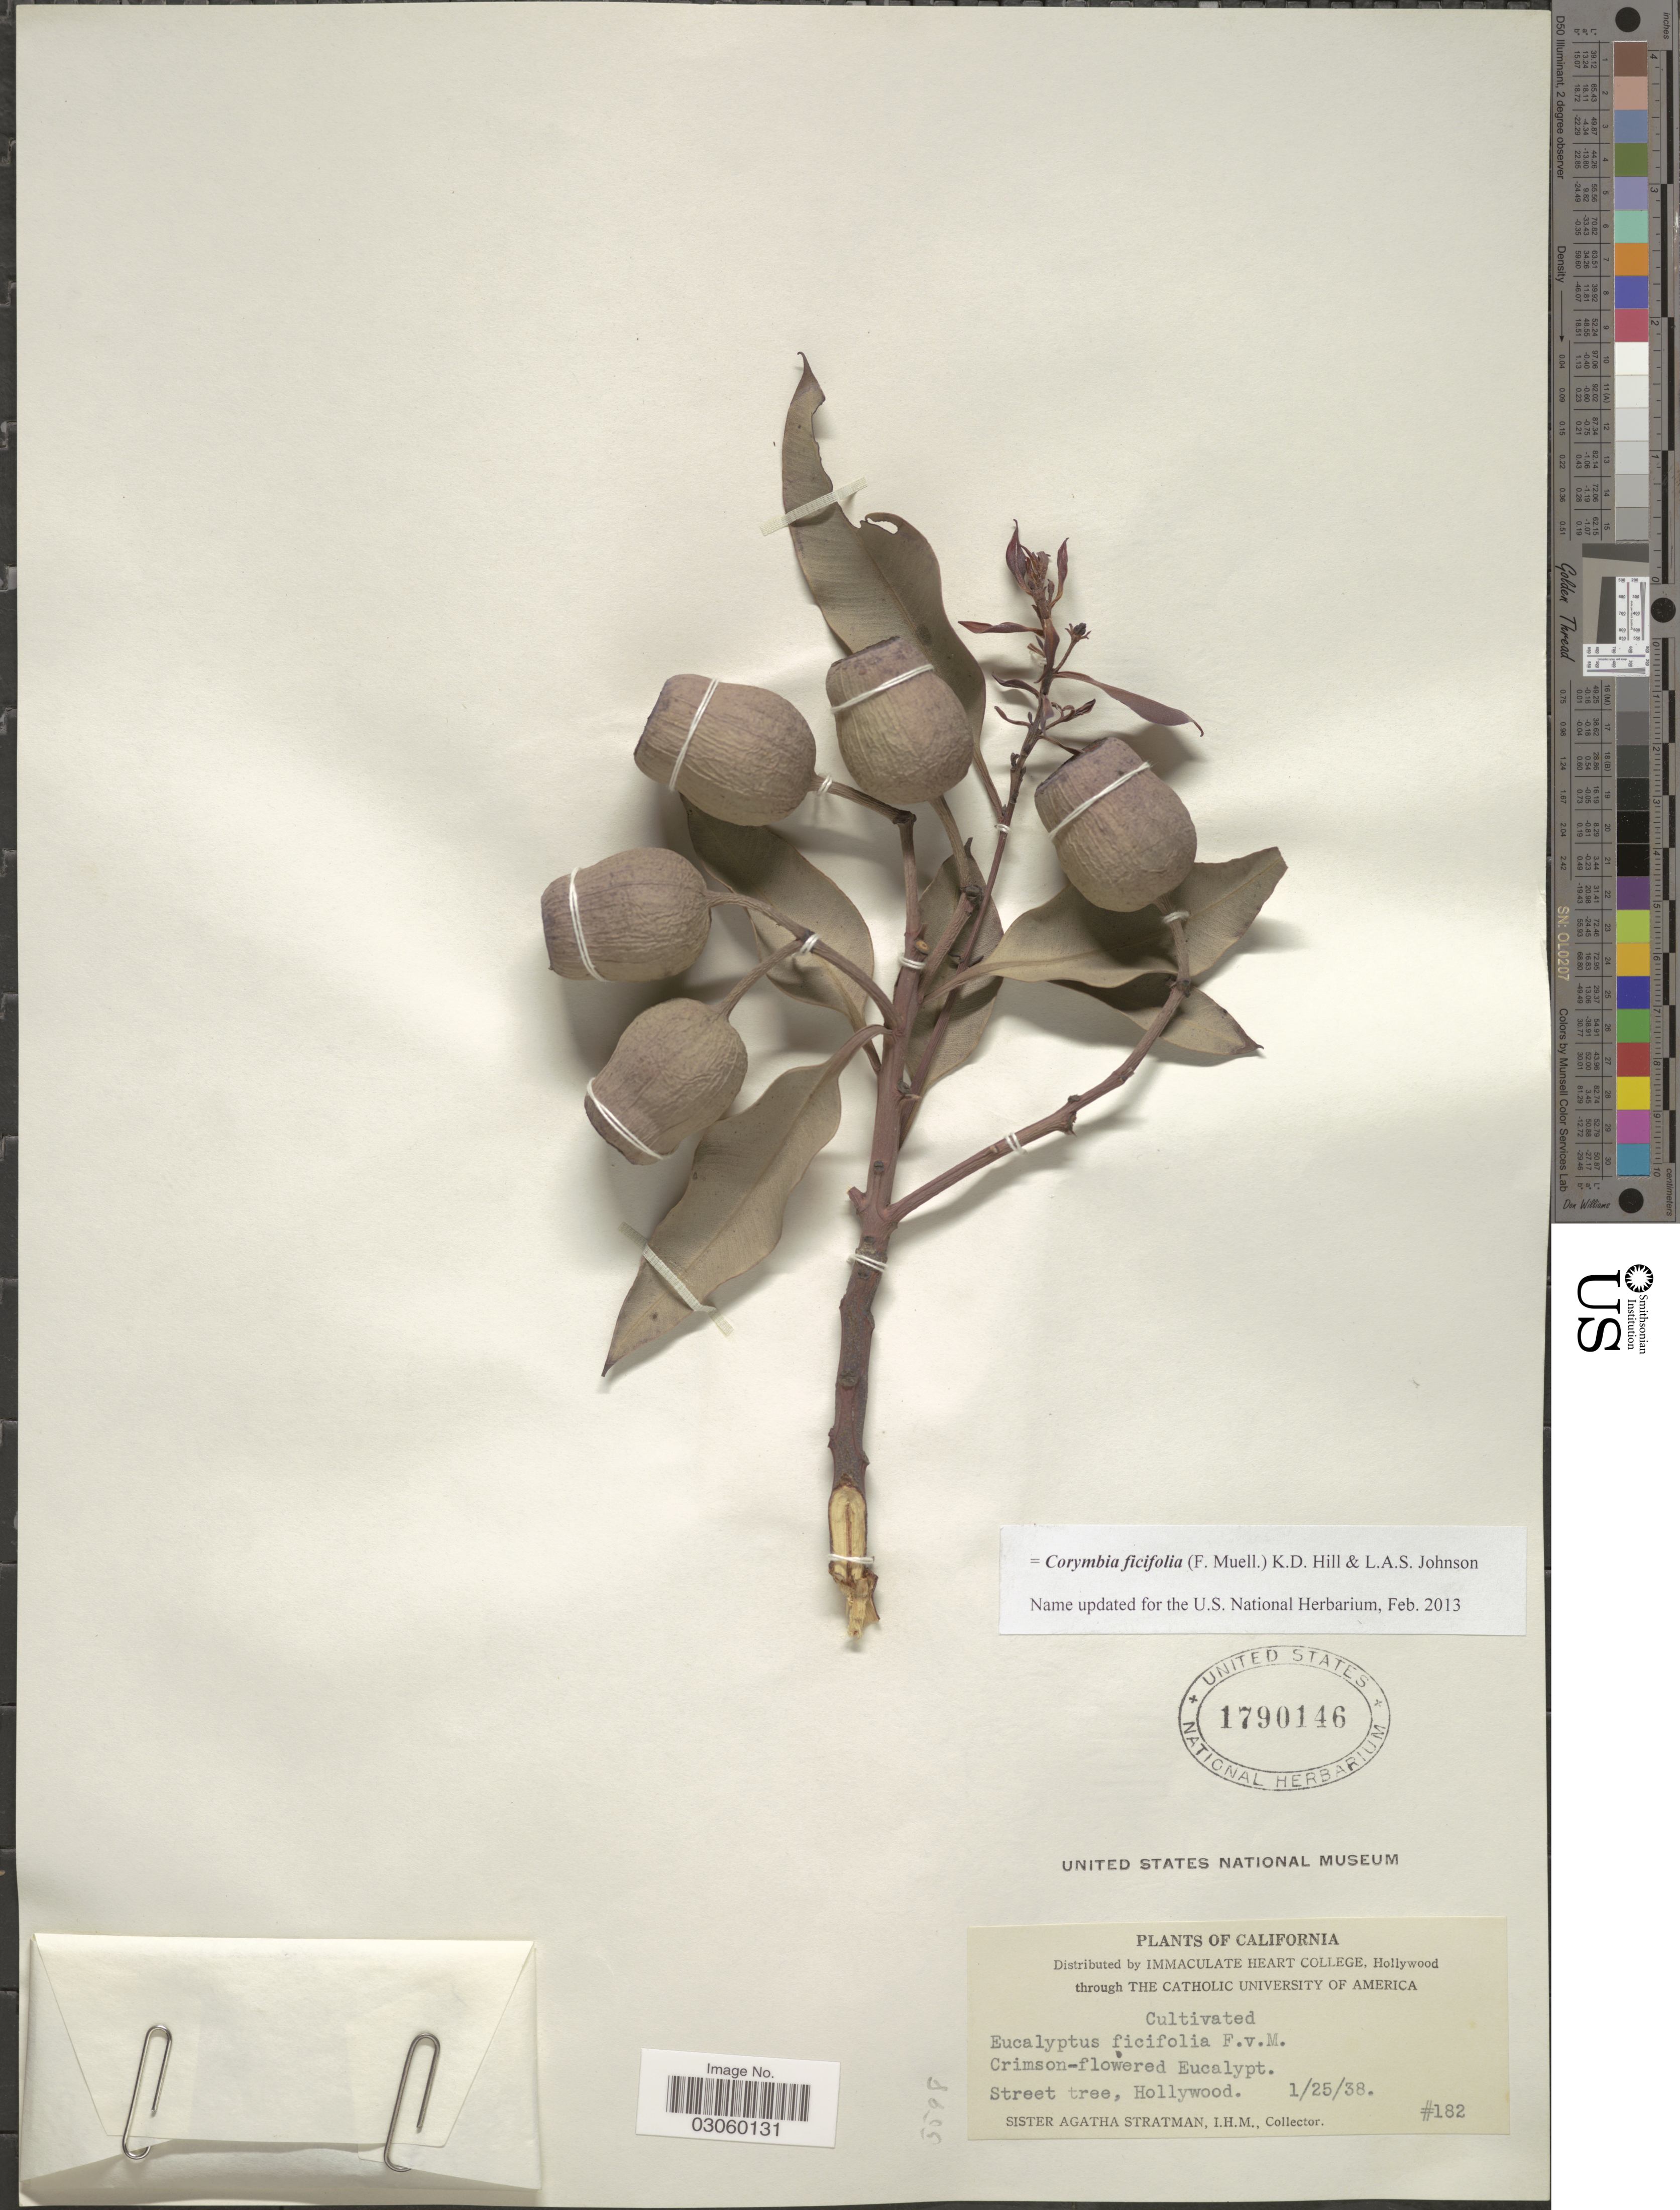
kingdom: Plantae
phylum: Tracheophyta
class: Magnoliopsida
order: Myrtales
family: Myrtaceae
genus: Corymbia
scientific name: Corymbia ficifolia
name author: (F. Muell.) K.D. Hill & L.A.S. Johnson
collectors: A. Stratman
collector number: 182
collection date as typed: Transcribed d/m/y: 25/1/38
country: United States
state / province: California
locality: Hollywood.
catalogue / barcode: US 1790146